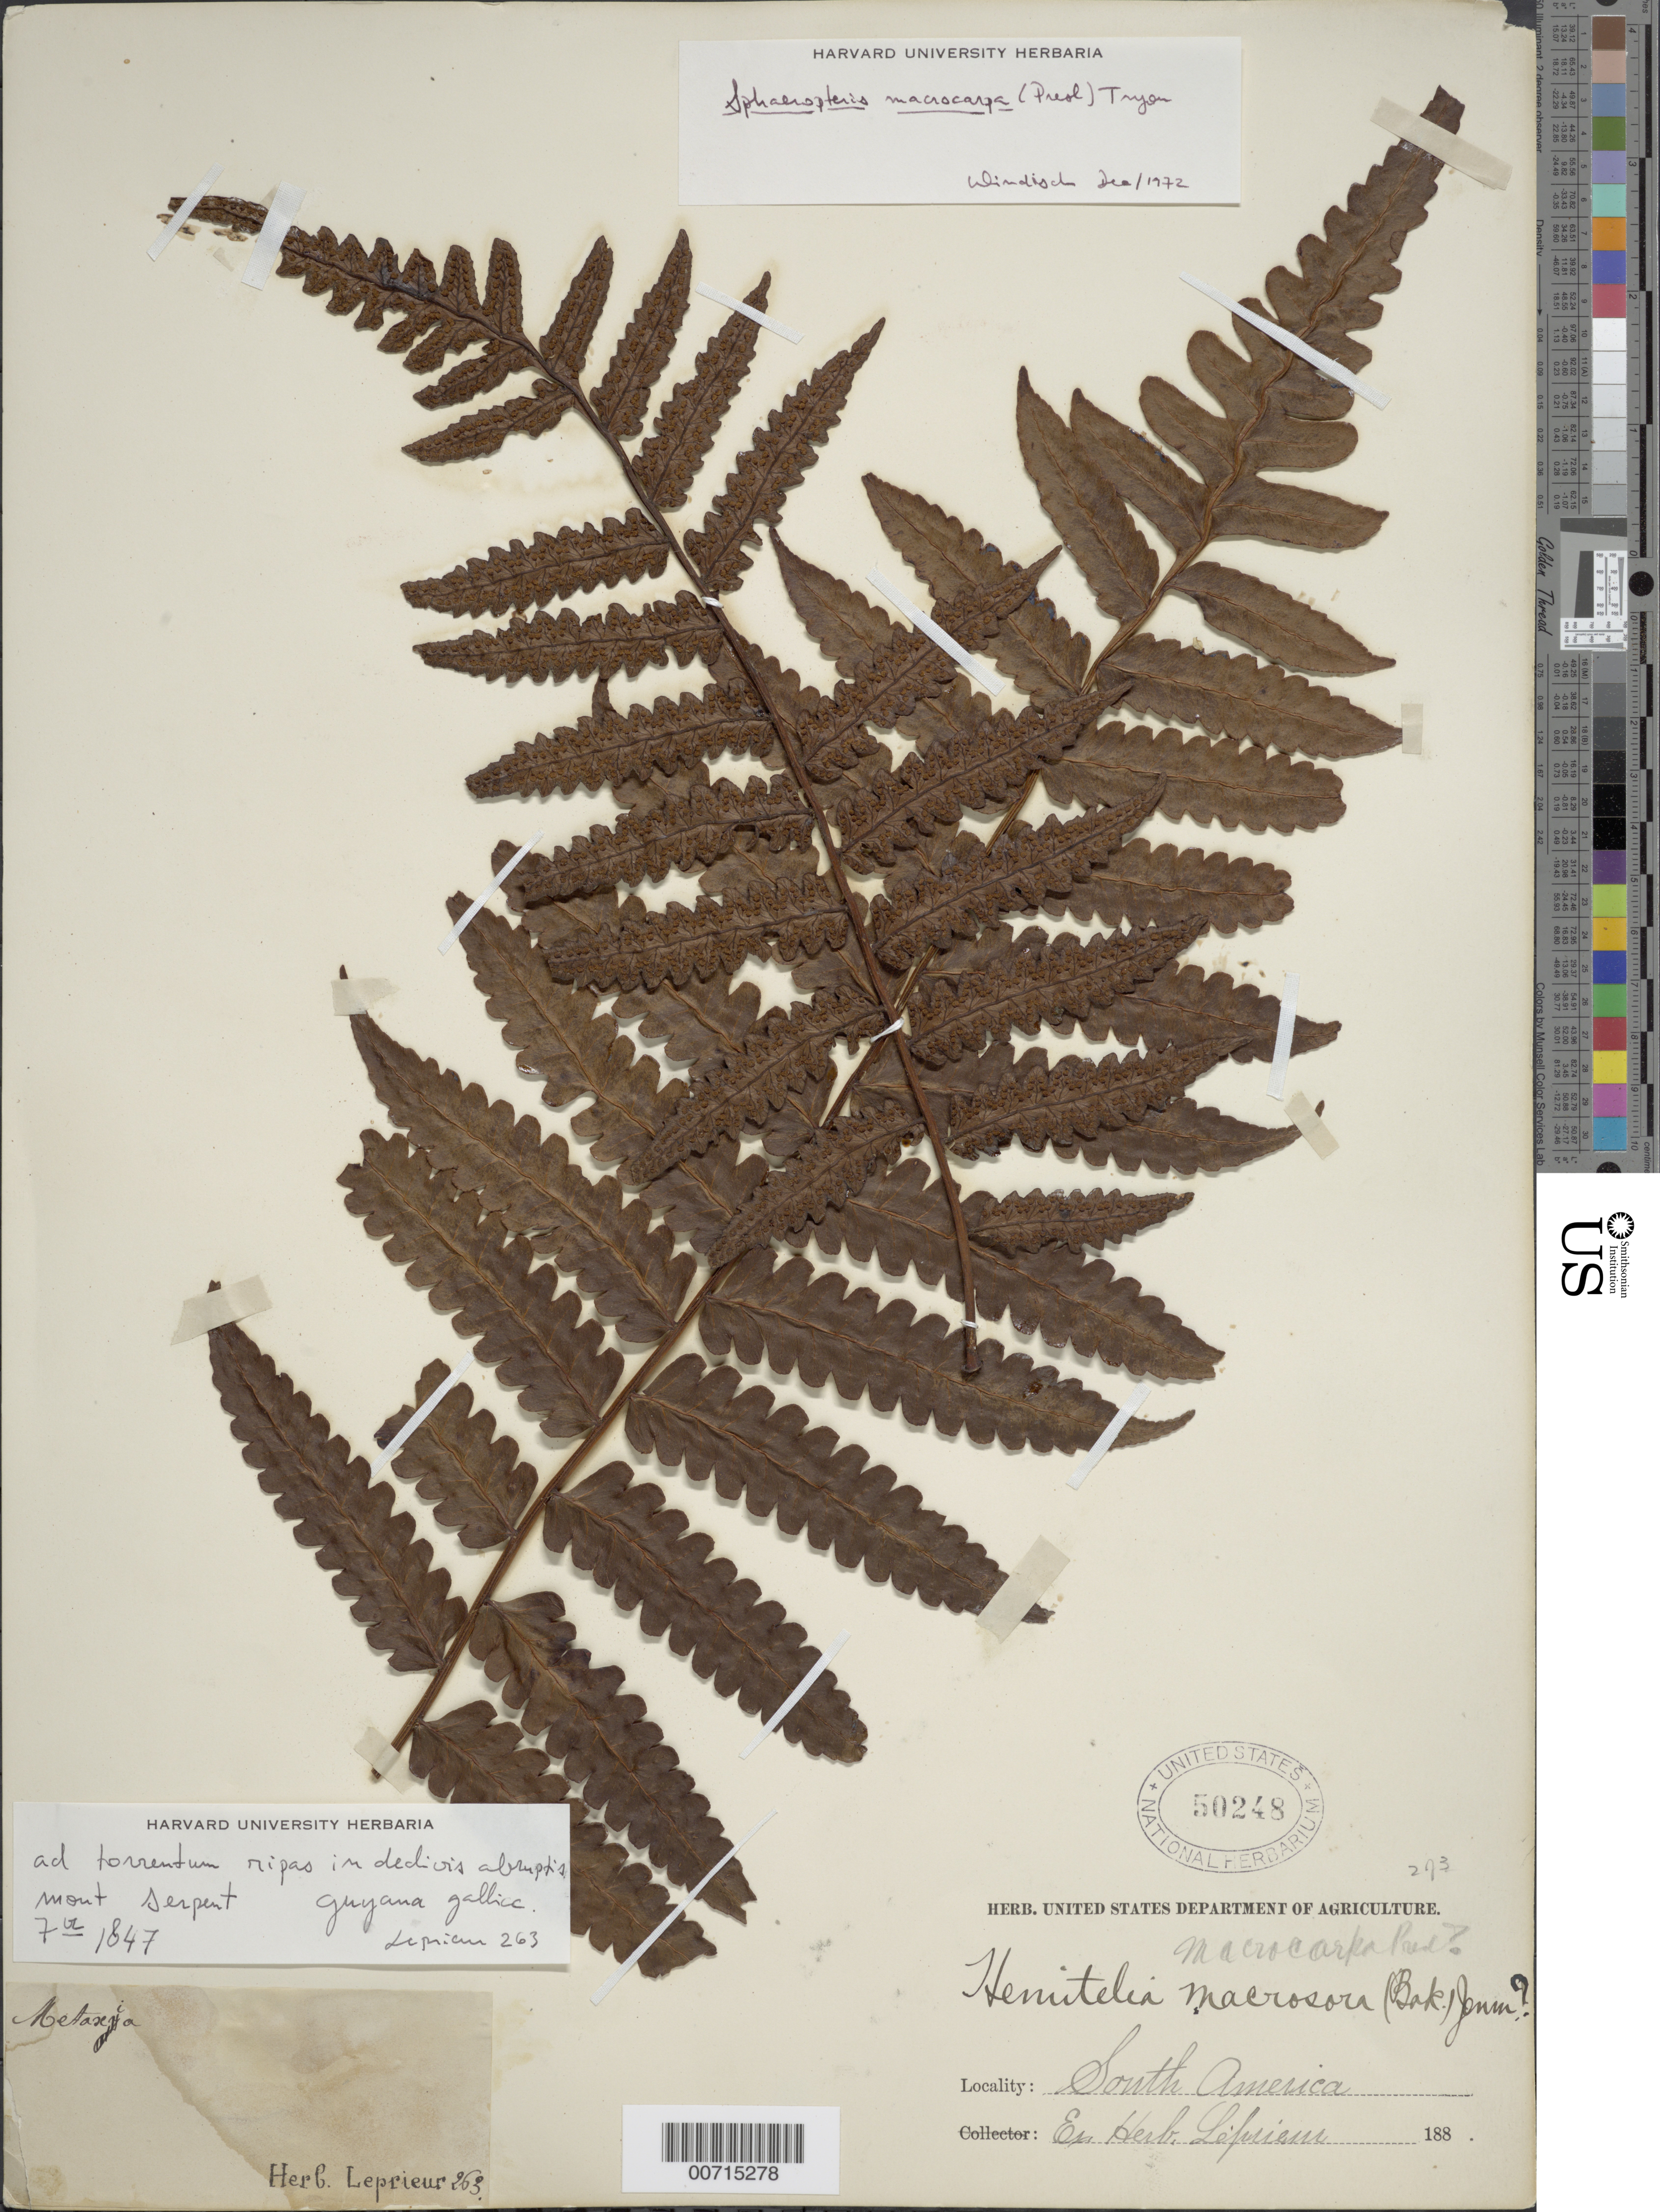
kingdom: Plantae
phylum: Tracheophyta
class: Polypodiopsida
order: Cyatheales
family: Cyatheaceae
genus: Cyathea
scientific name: Cyathea macrocarpa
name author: (C. Presl) Domin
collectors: ex herb. Leprieur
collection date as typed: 188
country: French Guiana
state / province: Cayenne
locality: South America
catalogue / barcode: US 50248